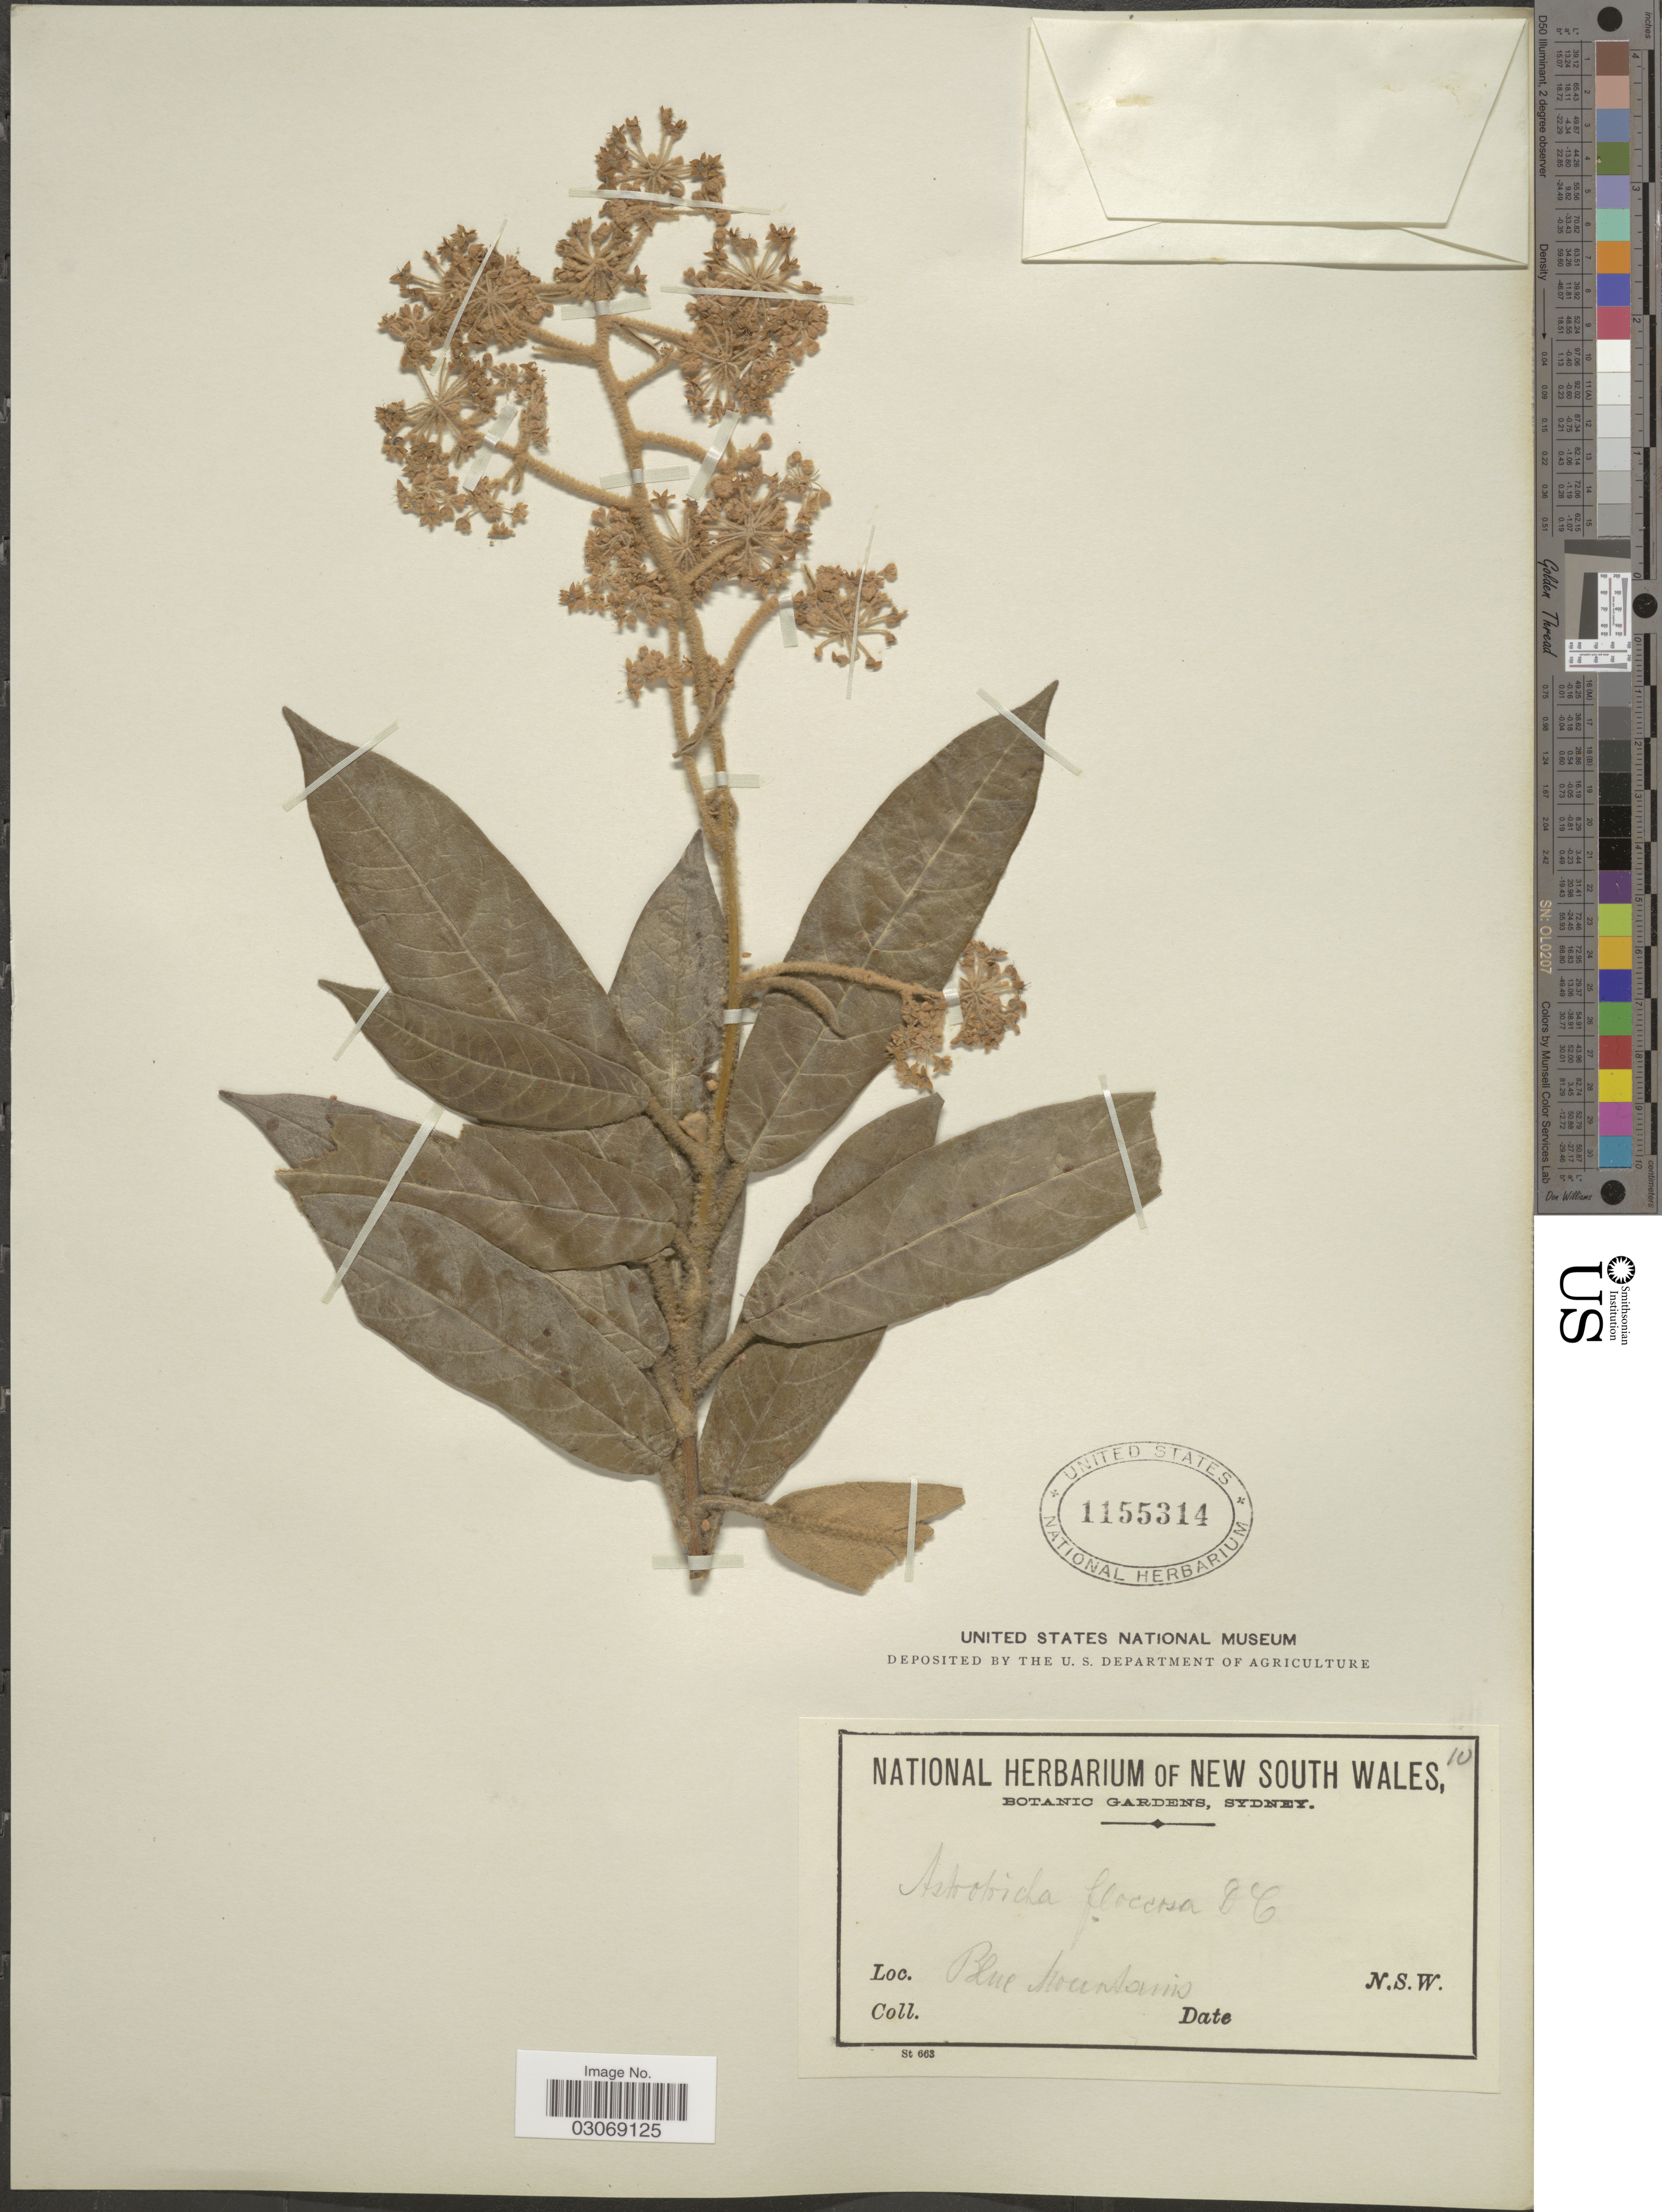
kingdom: Plantae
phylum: Tracheophyta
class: Magnoliopsida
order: Apiales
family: Araliaceae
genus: Astrotricha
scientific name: Astrotricha floccosa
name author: DC.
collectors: ex herb. of New South Wales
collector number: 10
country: Australia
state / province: New South Wales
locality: Blue Mountain.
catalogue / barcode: US 1155314